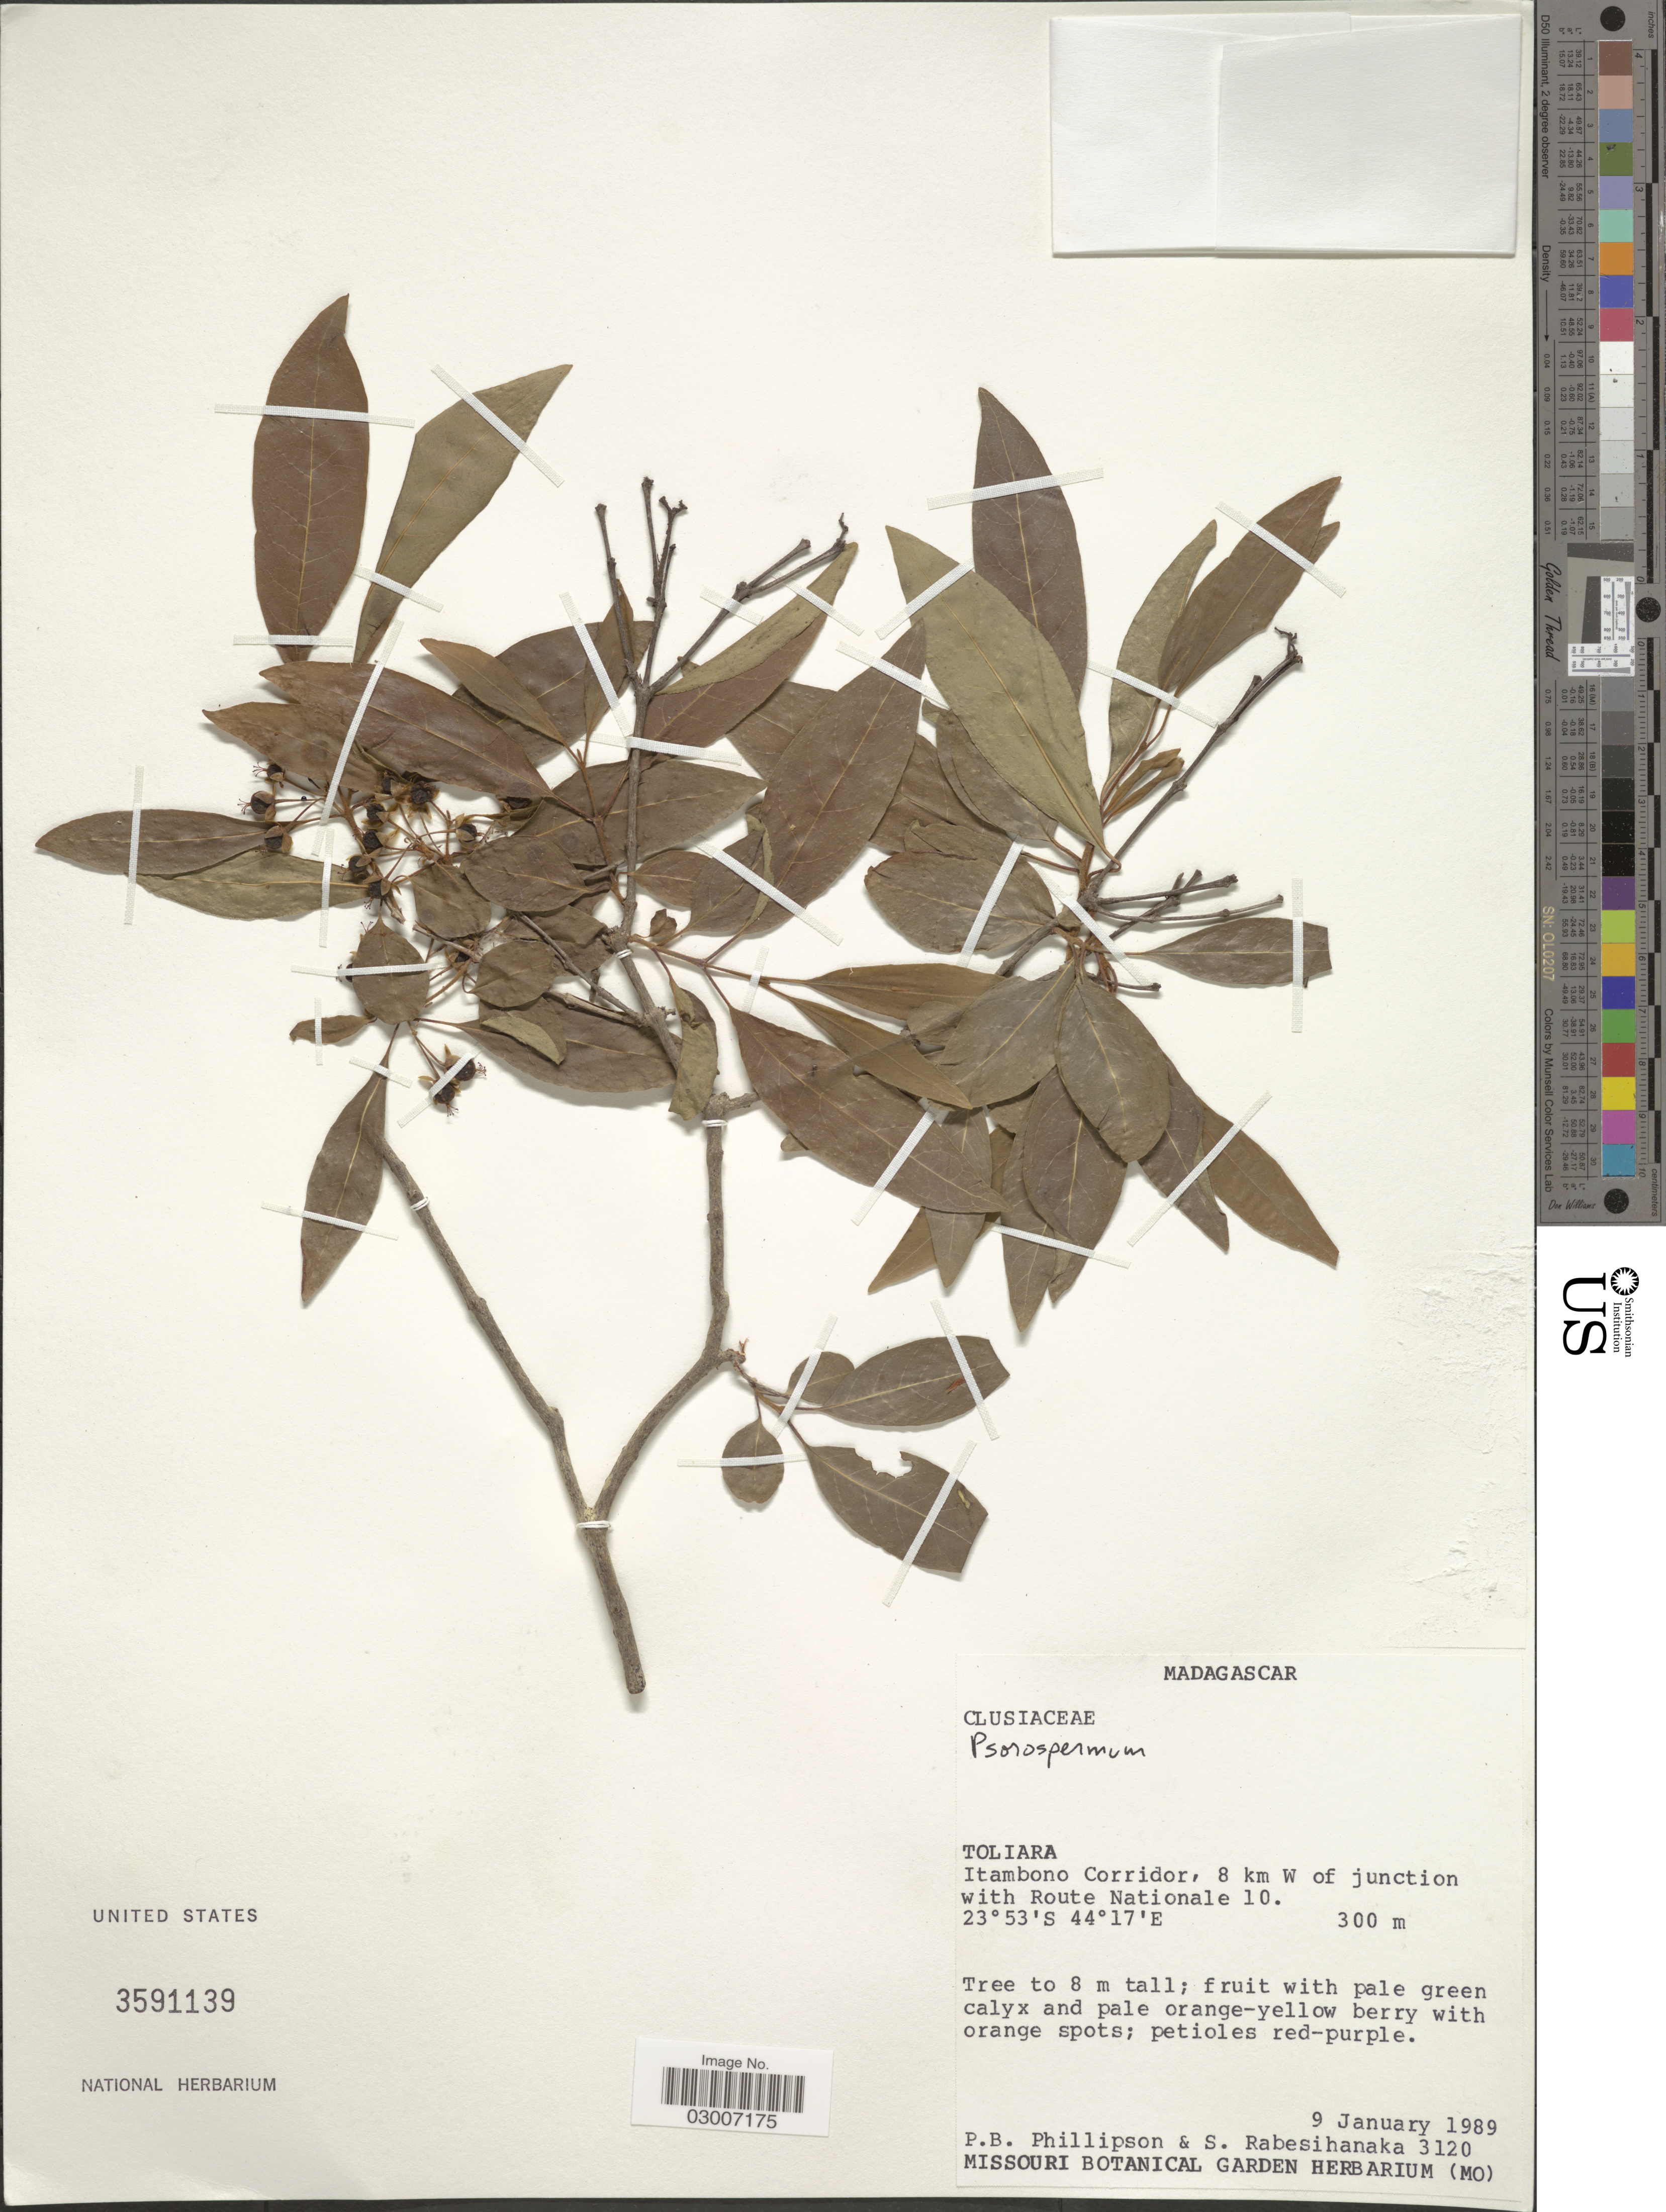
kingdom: Plantae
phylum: Tracheophyta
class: Magnoliopsida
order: Malpighiales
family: Hypericaceae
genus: Psorospermum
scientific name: Psorospermum sp.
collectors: P. B. Phillipson & S. Rabesihanaka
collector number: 3120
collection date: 1989-01-09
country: Madagascar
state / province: Atsimo-Andrefana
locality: Itambono Corridor, 8 km W of junction with Route Nationale 10.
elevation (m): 300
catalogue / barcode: US 3591139